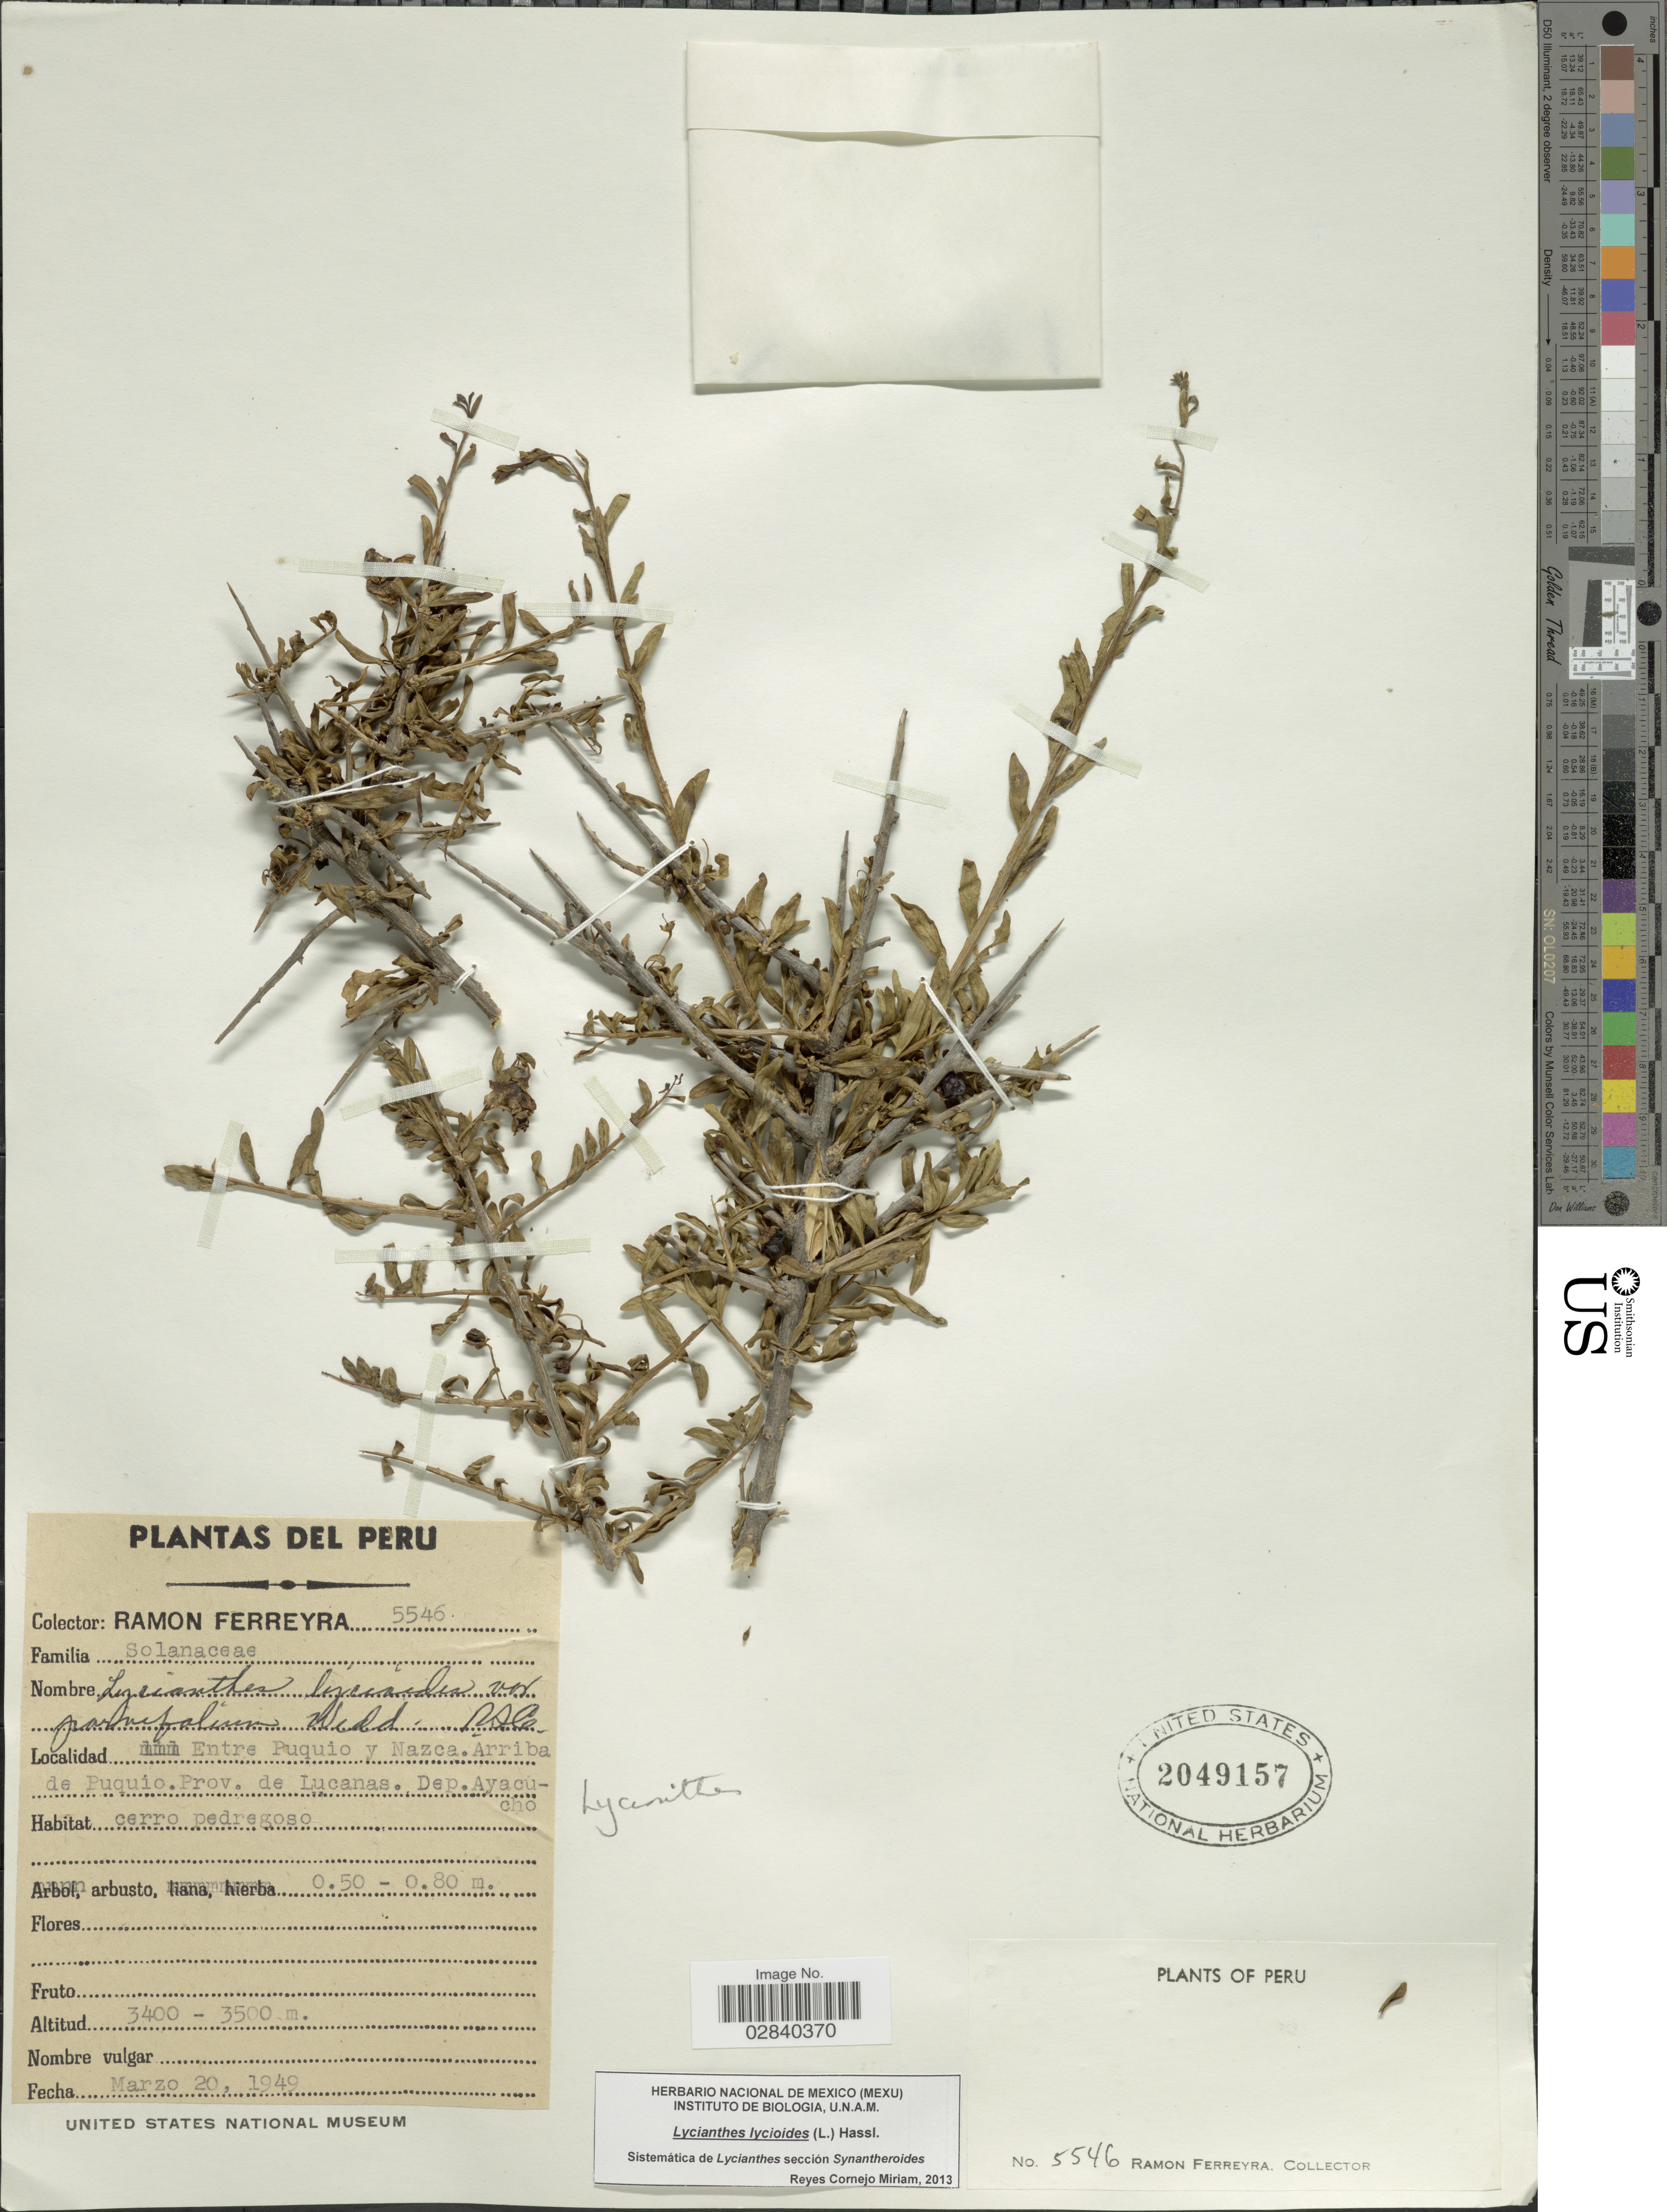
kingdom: Plantae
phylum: Tracheophyta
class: Magnoliopsida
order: Solanales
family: Solanaceae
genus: Lycianthes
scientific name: Lycianthes lycioides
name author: (L.) Hassl.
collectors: R. A. Ferreyra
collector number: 5546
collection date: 1949-03-20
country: Peru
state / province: Ayacucho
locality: Entre Puquio y Nazca. Arriba de Puquio. Prov. de Lucanas. Dep. Ayacucho.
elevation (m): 3400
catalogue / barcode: US 2049157